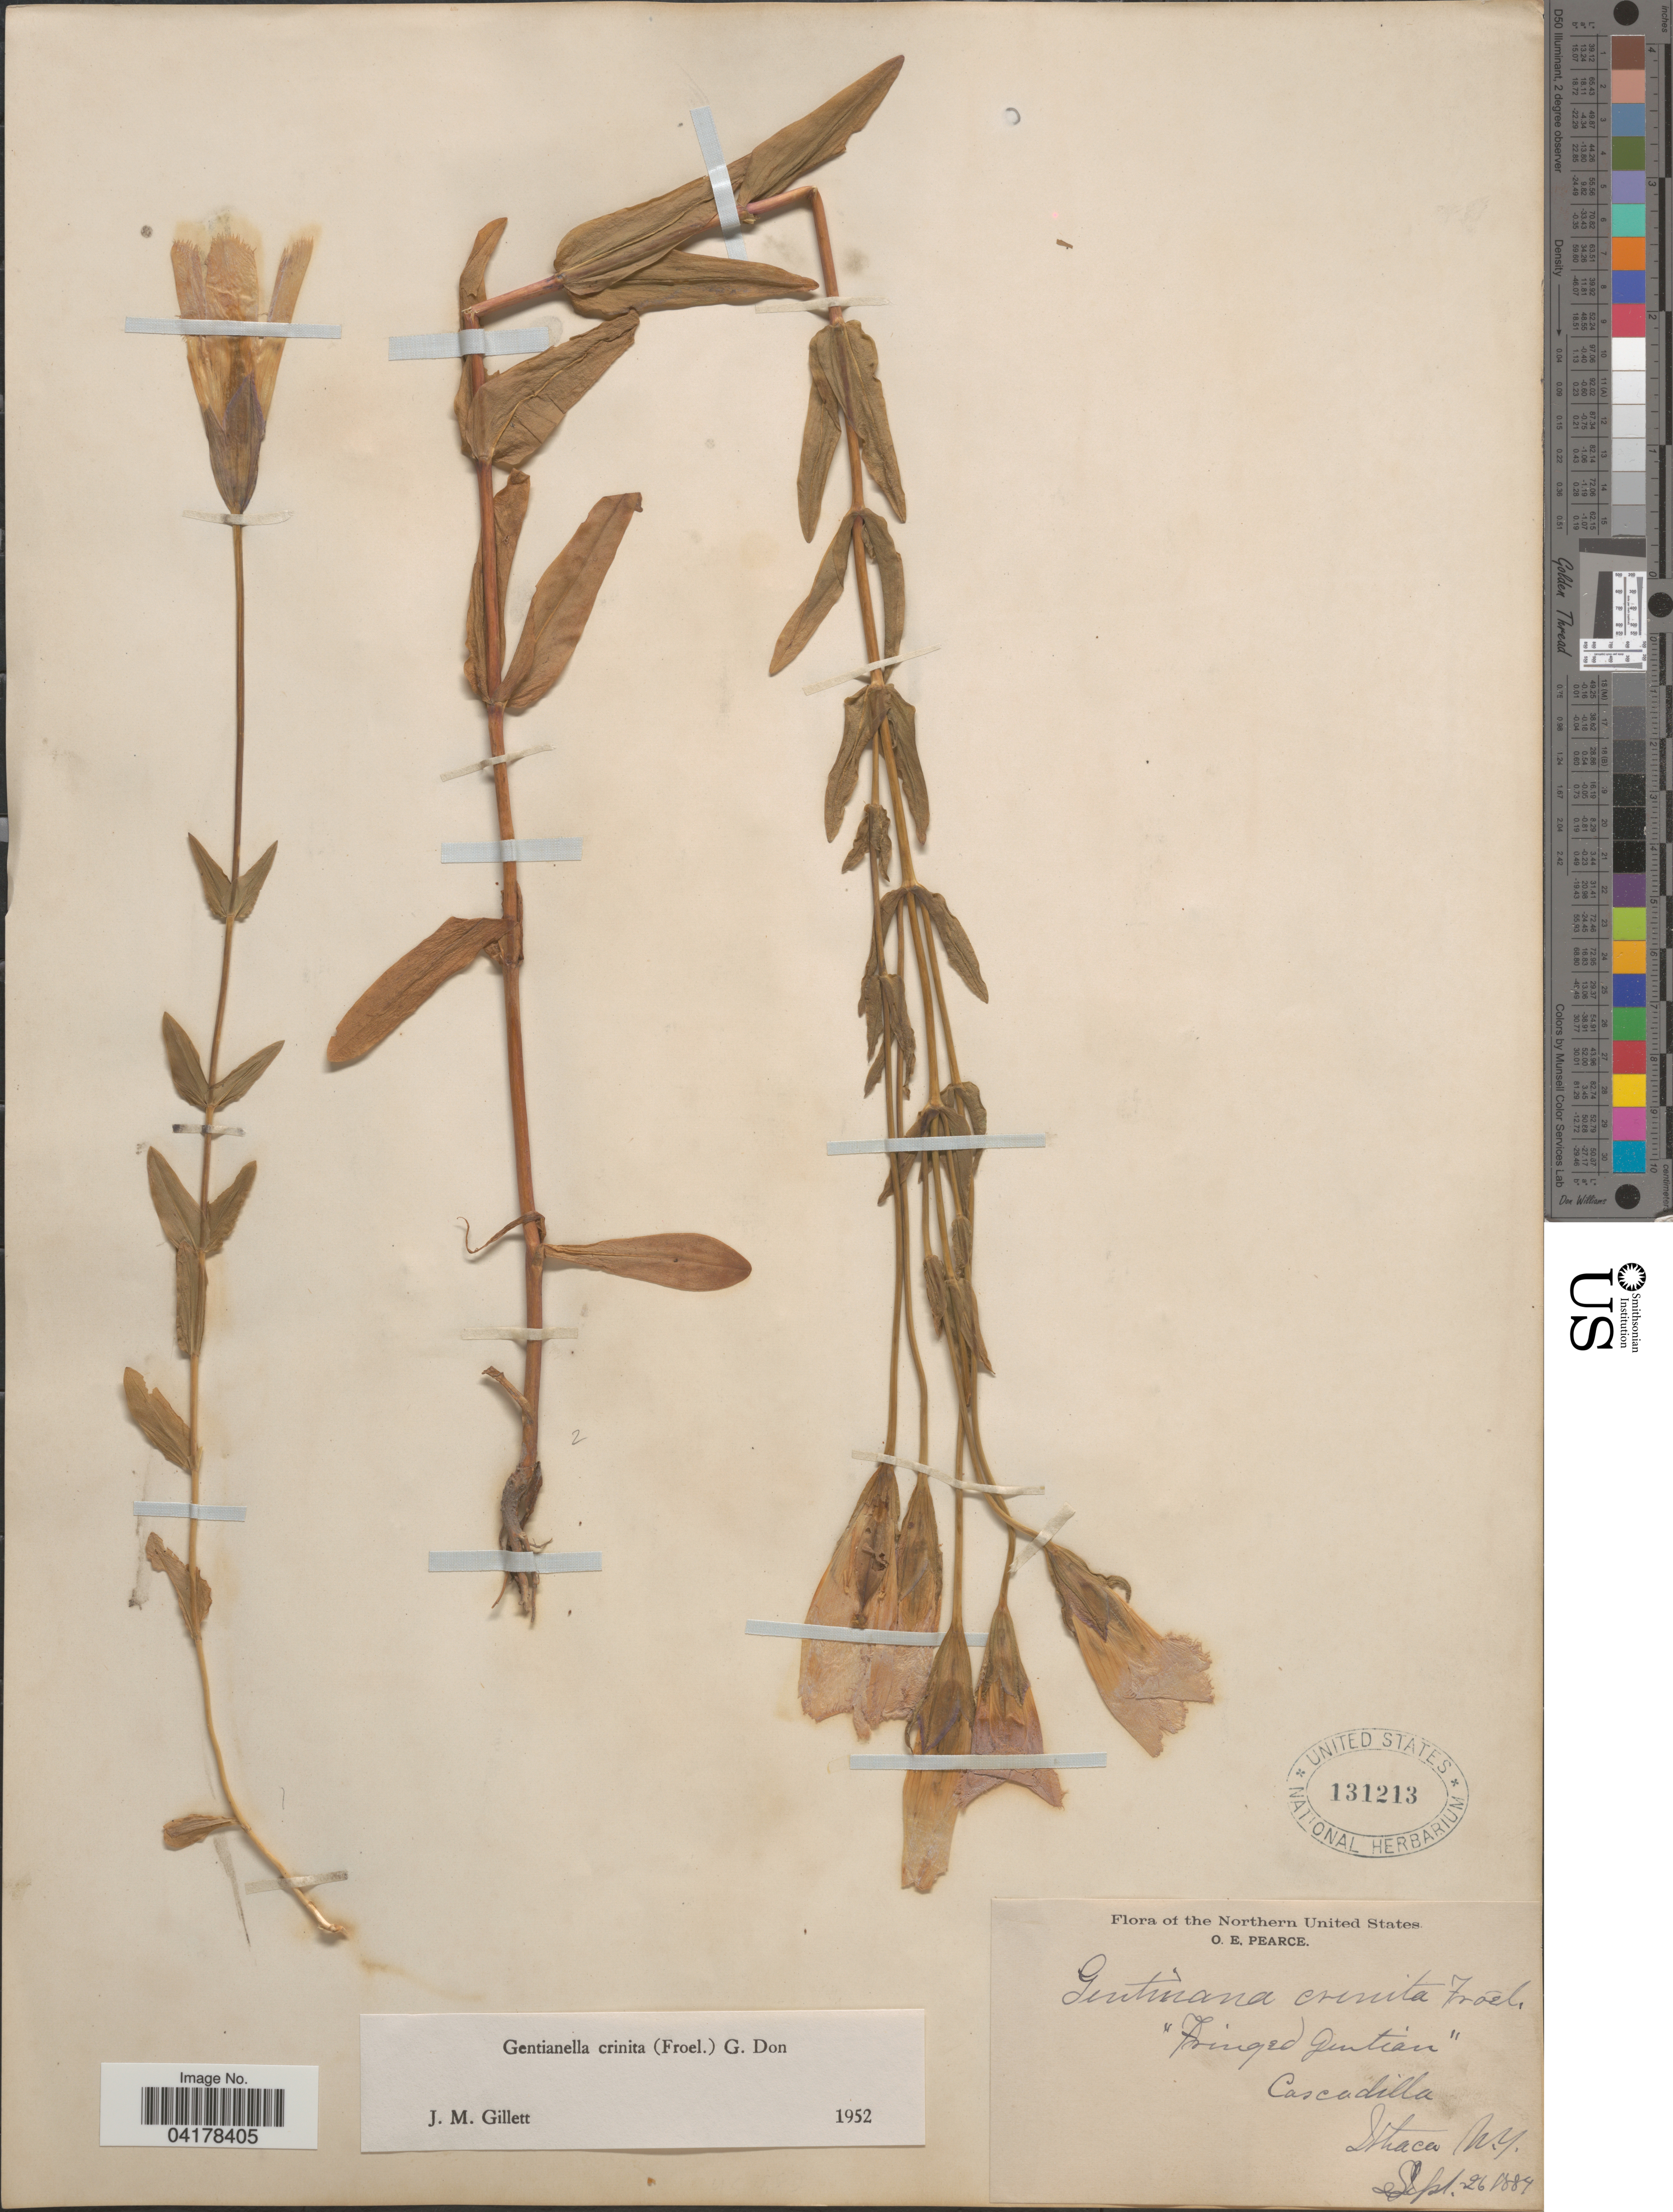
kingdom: Plantae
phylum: Tracheophyta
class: Magnoliopsida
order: Gentianales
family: Gentianaceae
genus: Gentianella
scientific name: Gentianella crinita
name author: (Froel.) G. Don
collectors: O. E. Pearce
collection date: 1884-09-26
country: United States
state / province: New York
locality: The Northern United States. Cascadilla. Ithaca.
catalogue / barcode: US 131213